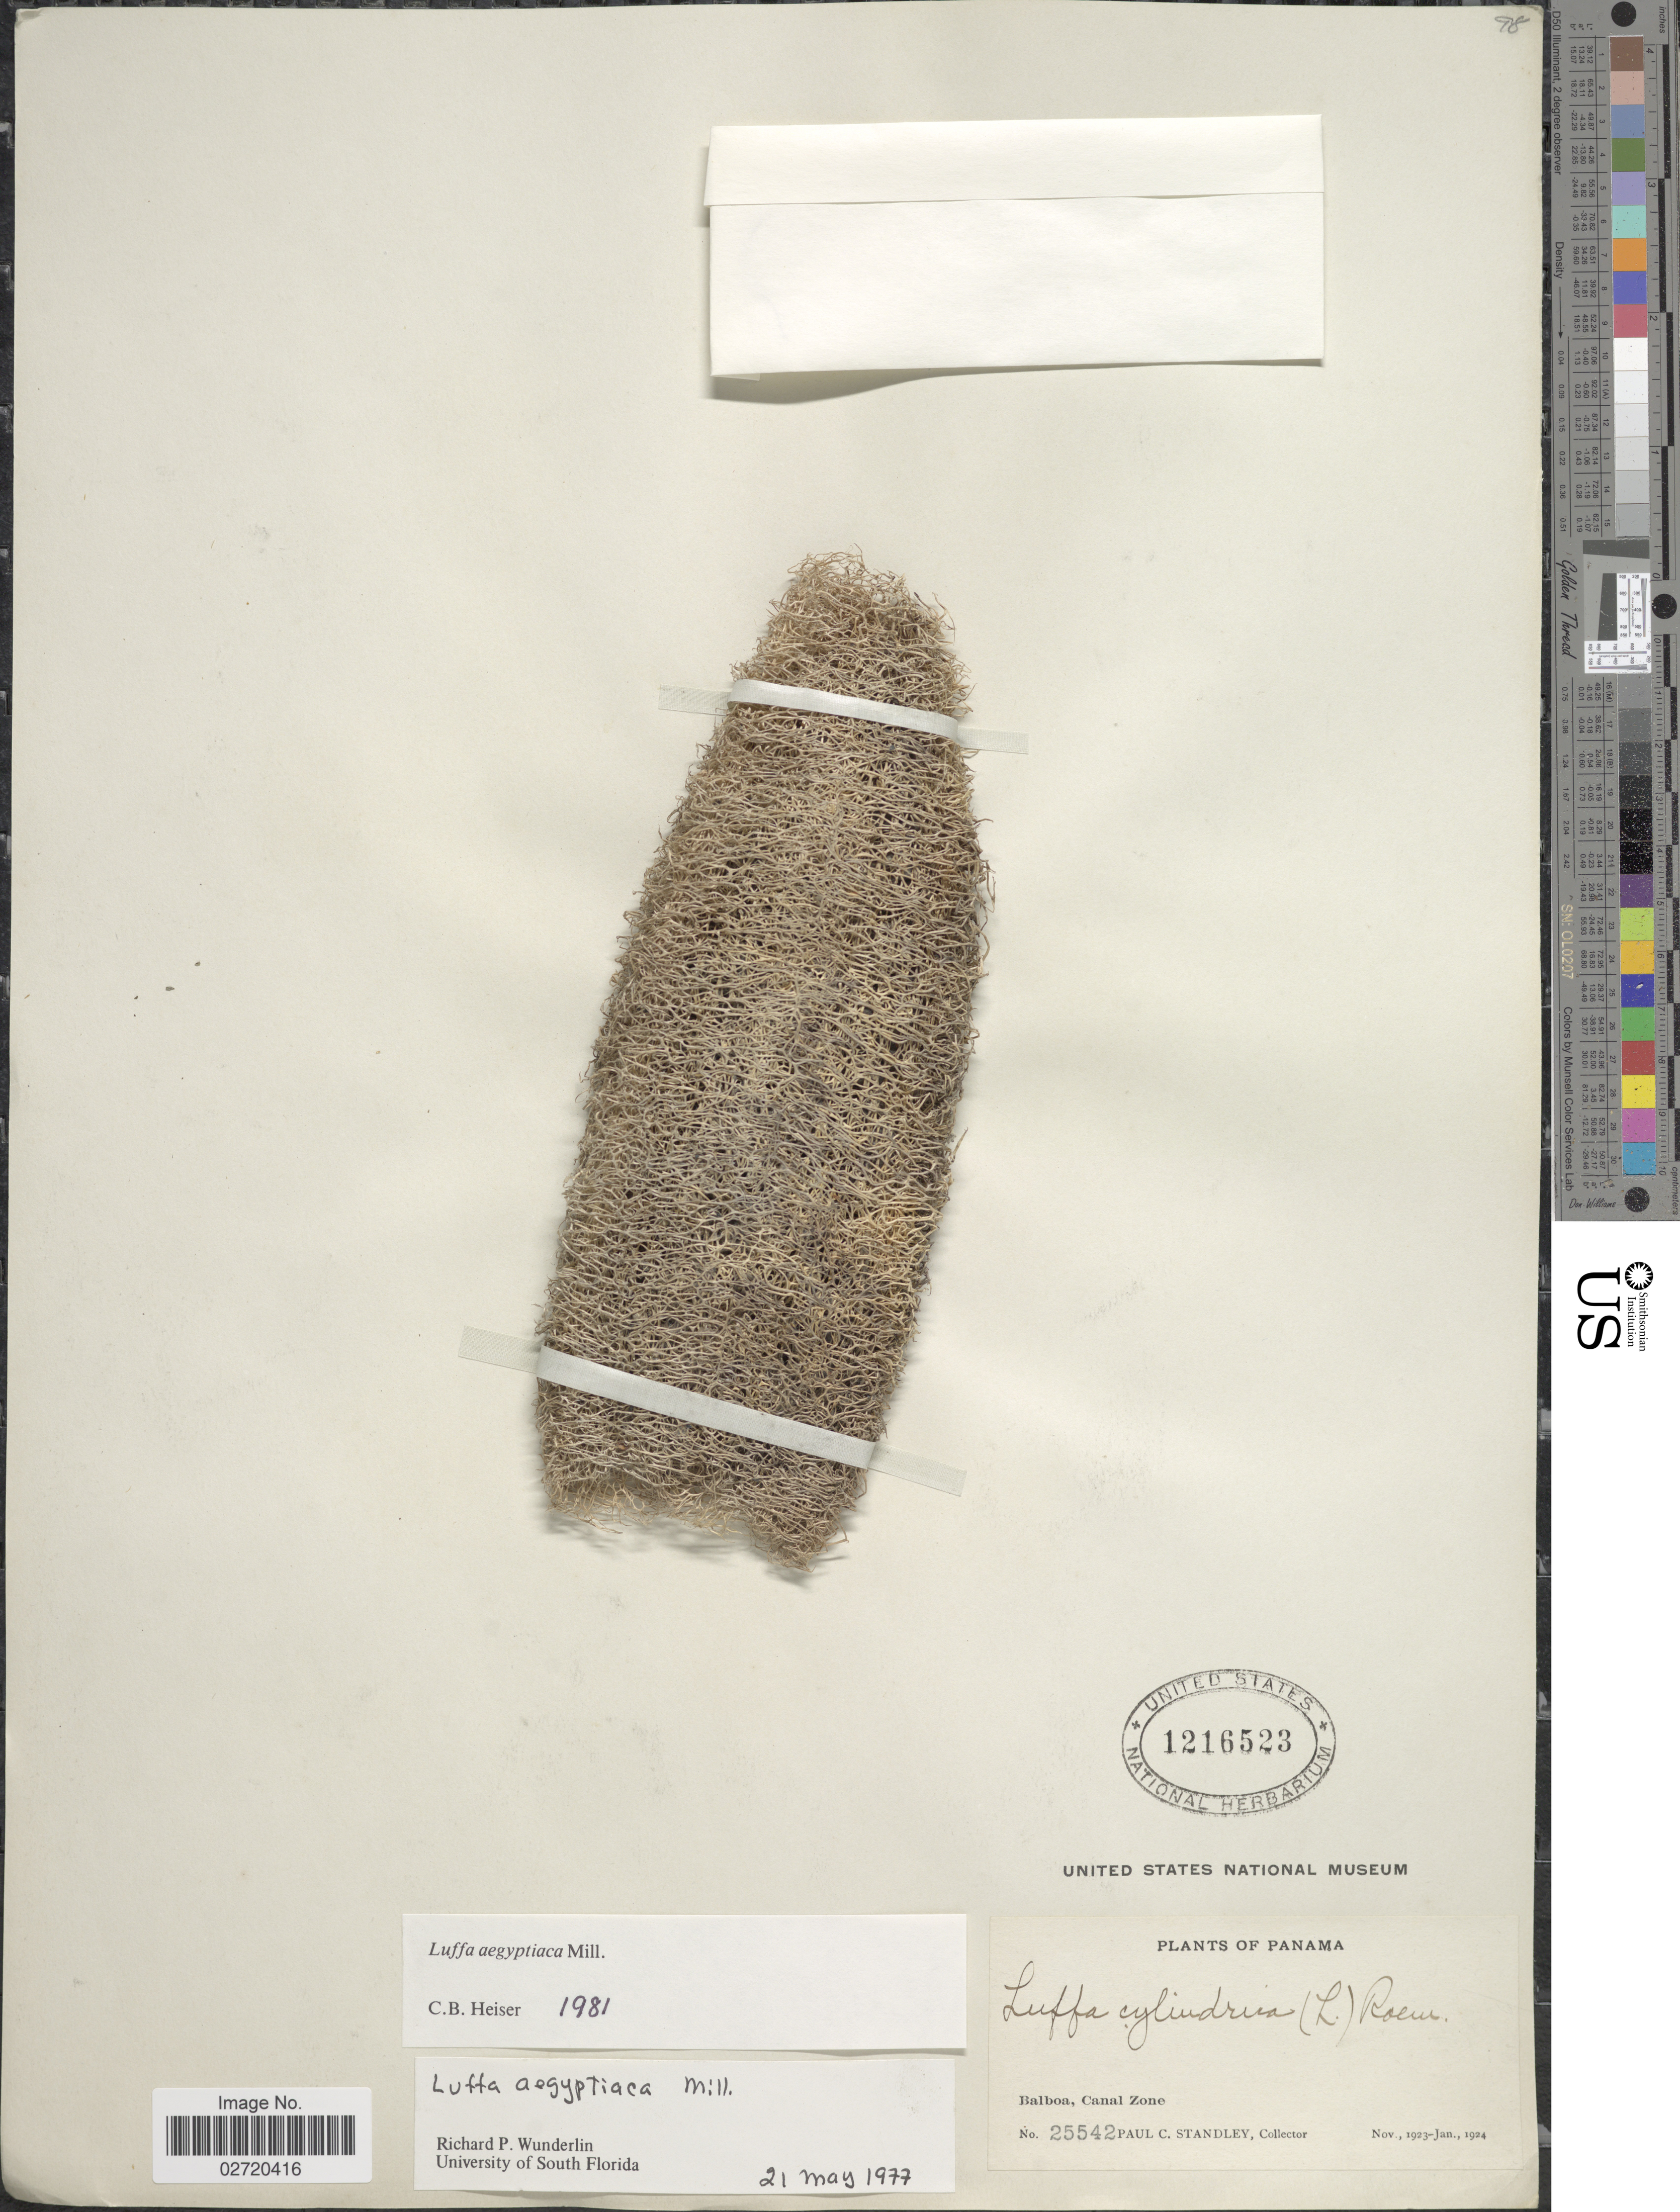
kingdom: Plantae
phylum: Tracheophyta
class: Magnoliopsida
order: Cucurbitales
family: Cucurbitaceae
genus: Luffa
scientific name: Luffa aegyptiaca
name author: Mill.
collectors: P. C. Standley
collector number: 25542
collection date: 1923-11/1924-01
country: Panama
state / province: Colón / Panamá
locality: Balboa, Canal Zone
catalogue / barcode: US 1216523